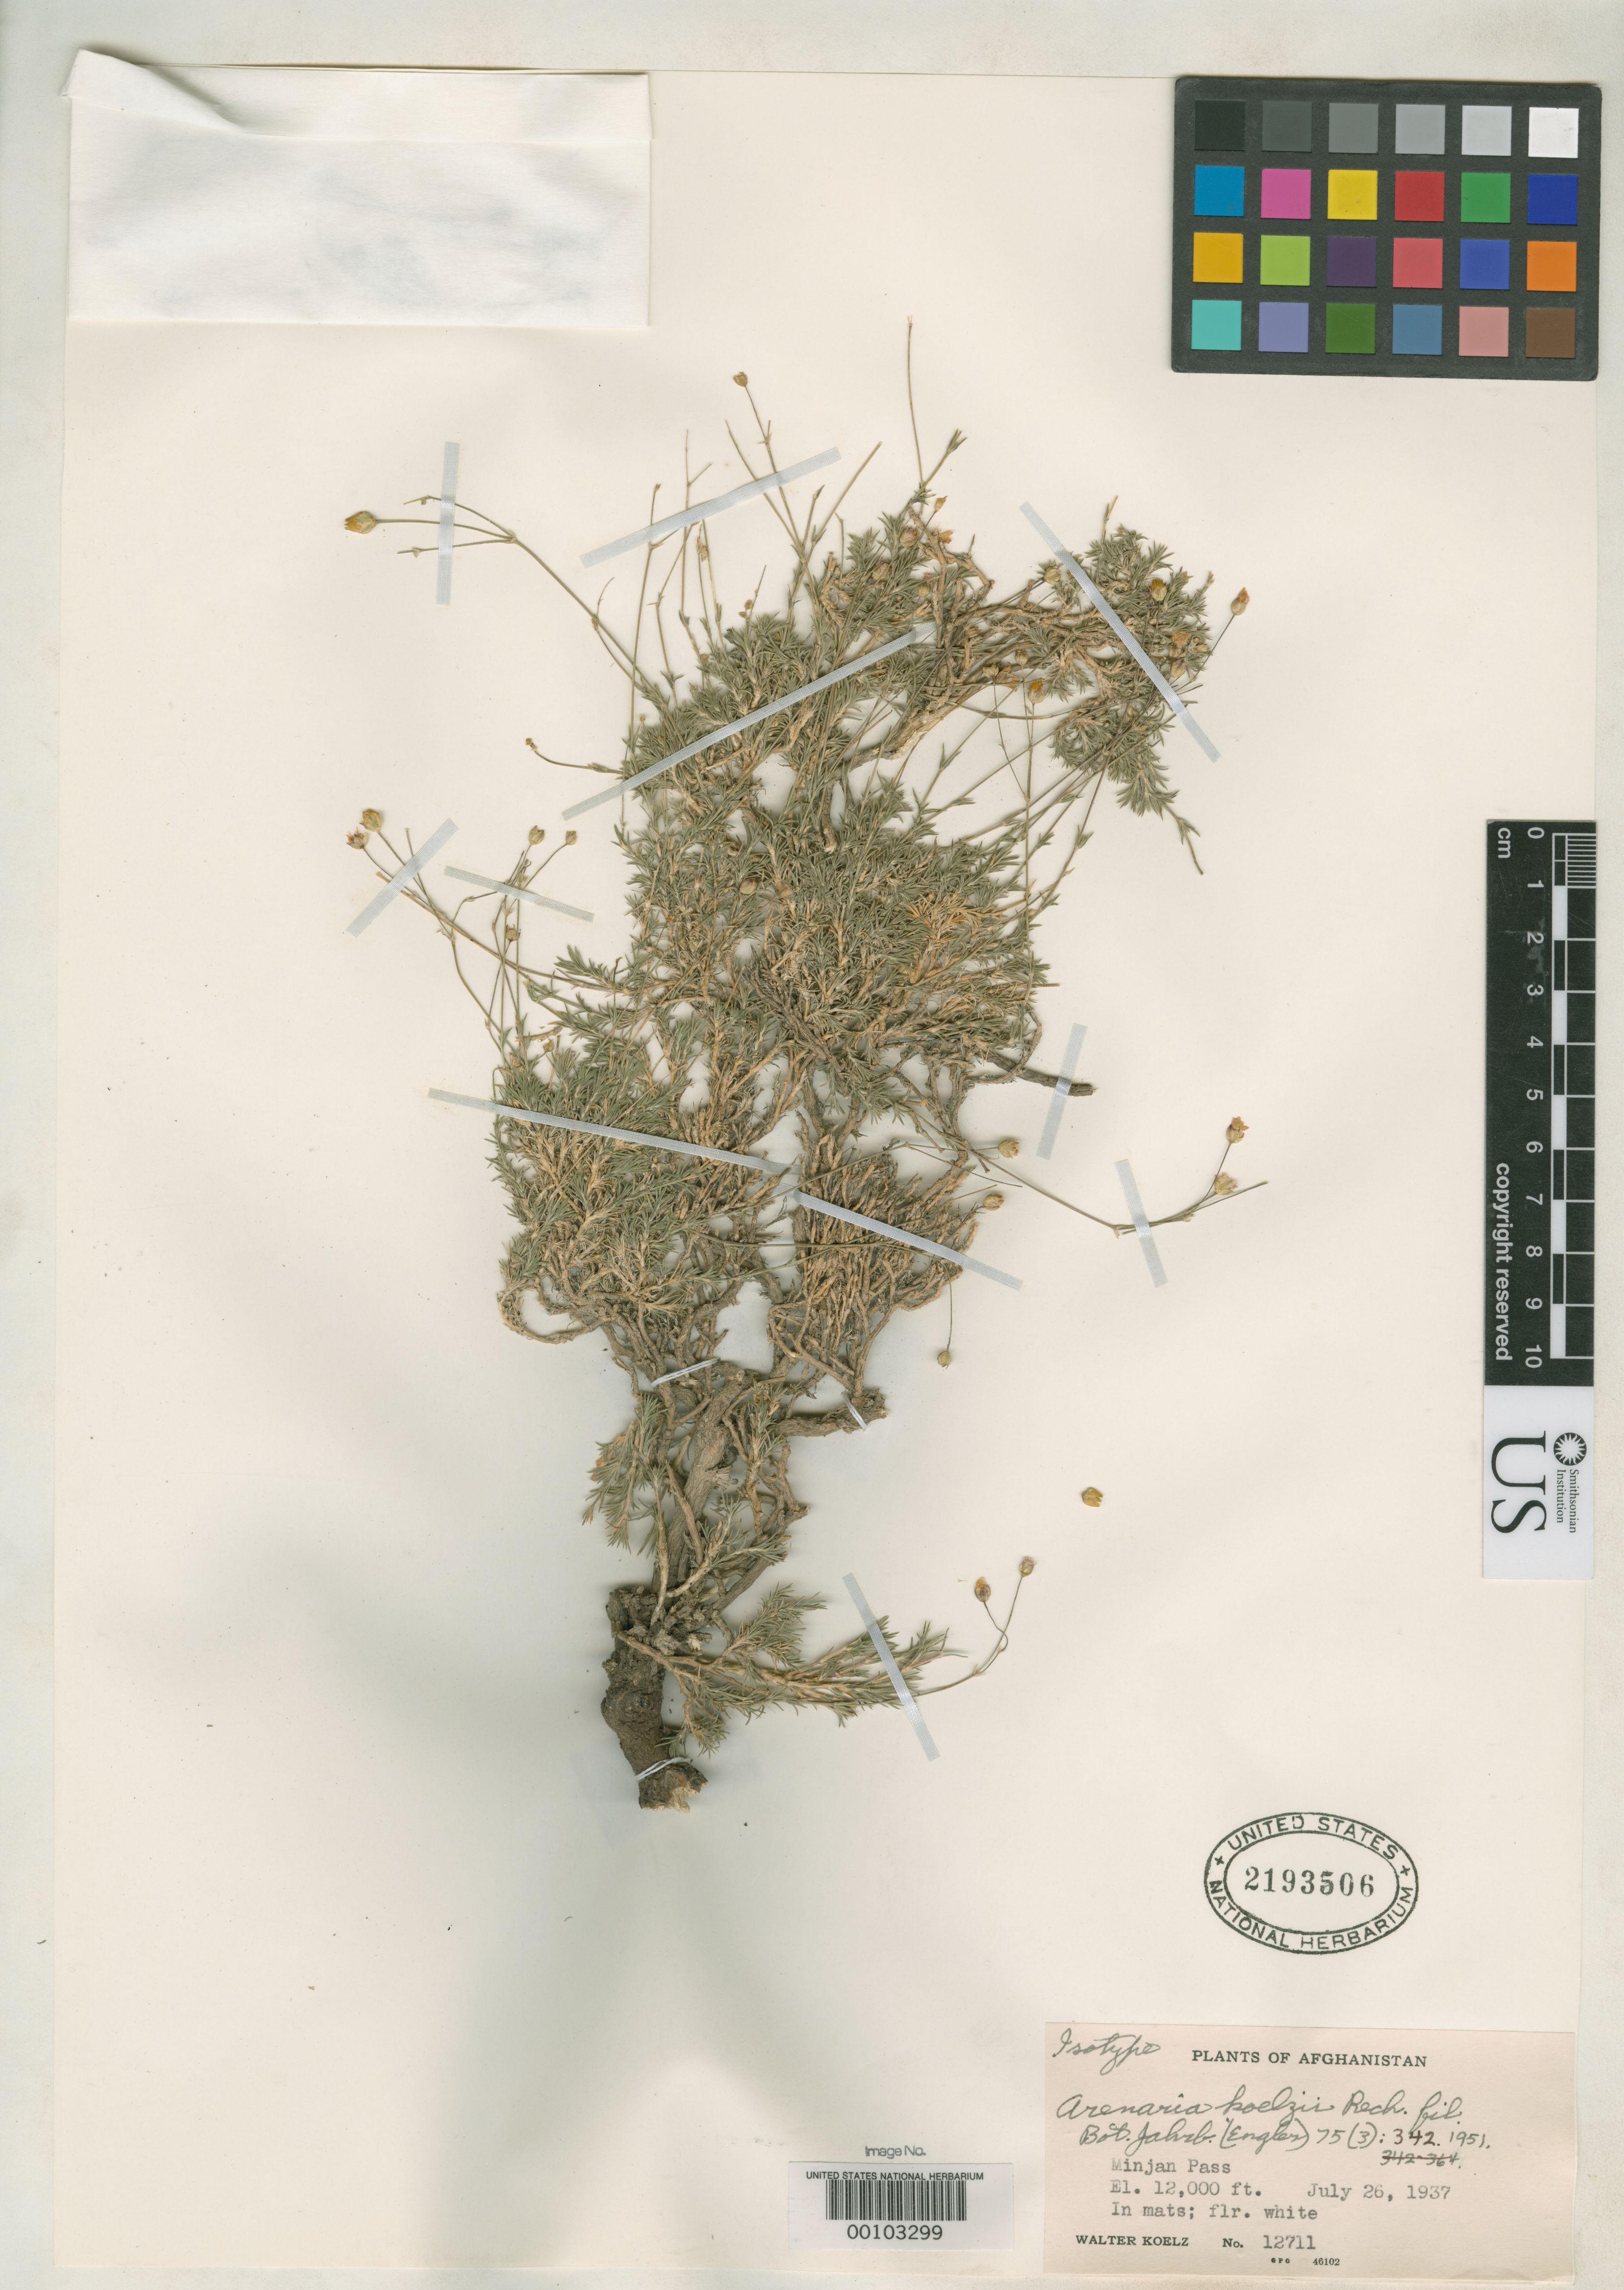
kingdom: Plantae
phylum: Tracheophyta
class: Magnoliopsida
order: Caryophyllales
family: Caryophyllaceae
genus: Arenaria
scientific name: Arenaria koelzii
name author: Rech. f.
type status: Isotype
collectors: W. N. Koelz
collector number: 12711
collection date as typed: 26 Jul 1937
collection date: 1937-07-26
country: Afghanistan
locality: Minjan Pass.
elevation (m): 3658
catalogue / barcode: US 2193506